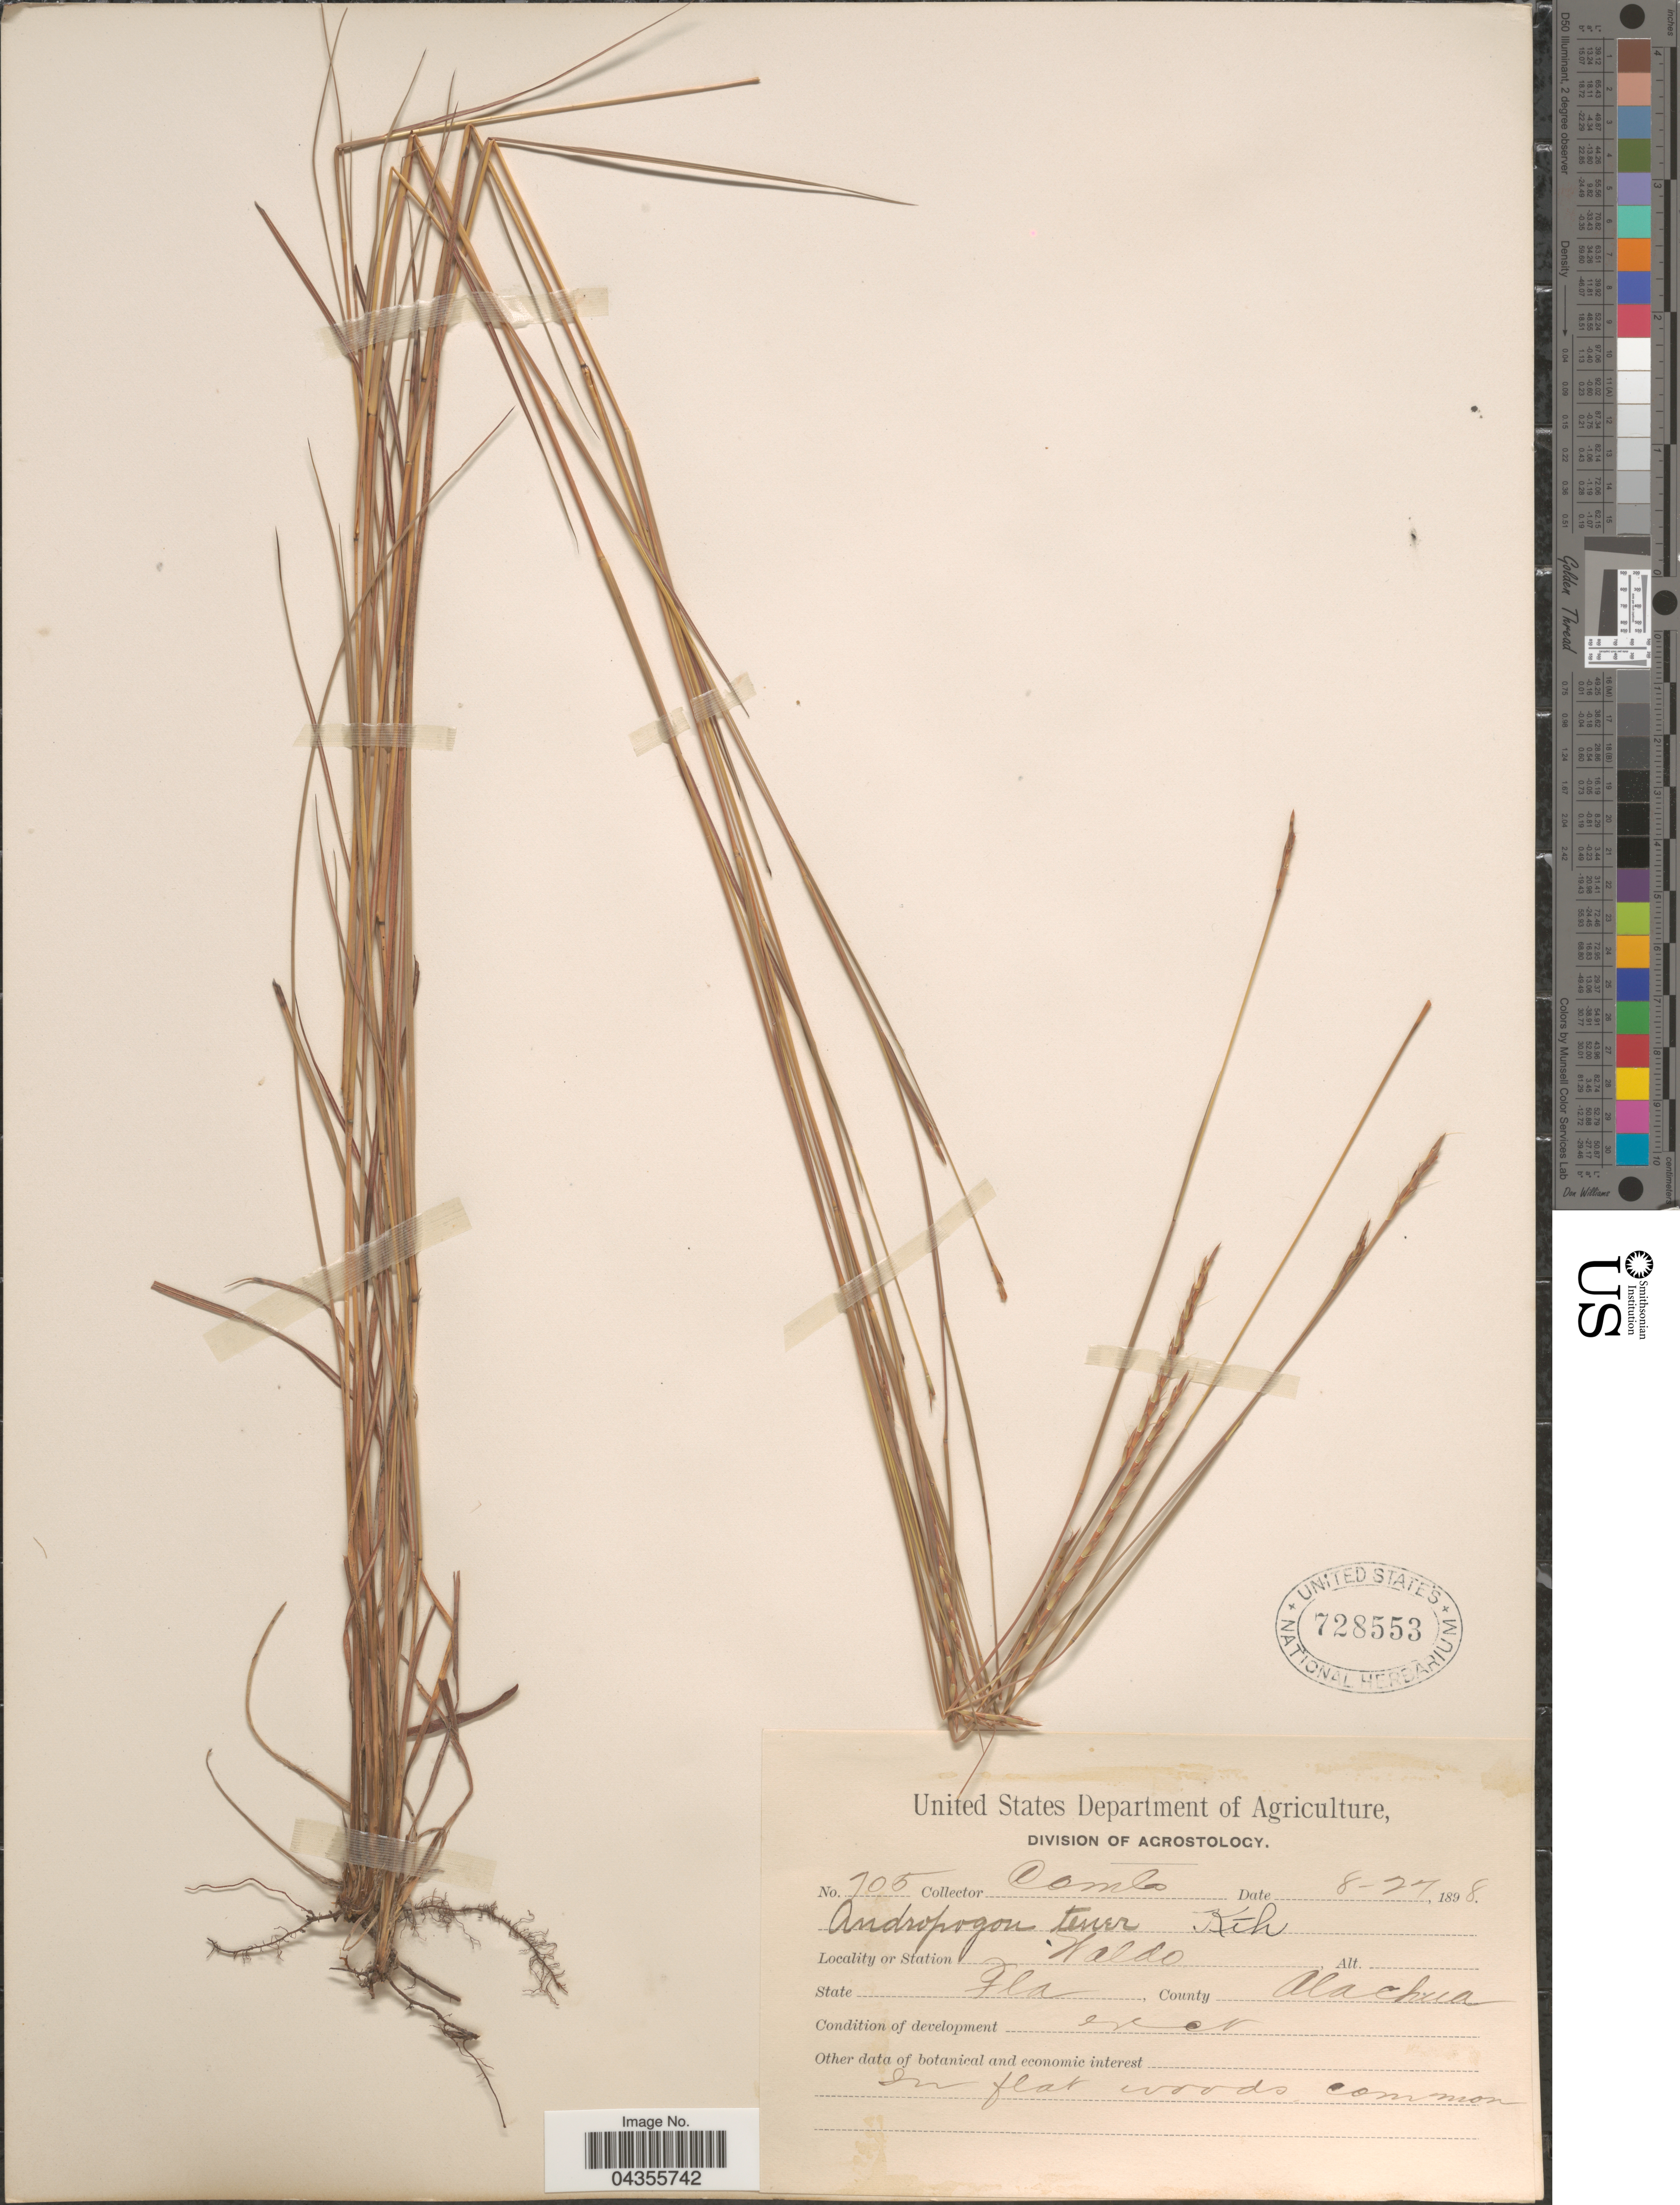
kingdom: Plantae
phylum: Tracheophyta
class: Liliopsida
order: Poales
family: Poaceae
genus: Schizachyrium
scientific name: Schizachyrium tenerum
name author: Nees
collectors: -. Combs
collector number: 705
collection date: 1898-08-27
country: United States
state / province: Florida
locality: Waldo. County Alachua. In flat woods common.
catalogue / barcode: US 728553